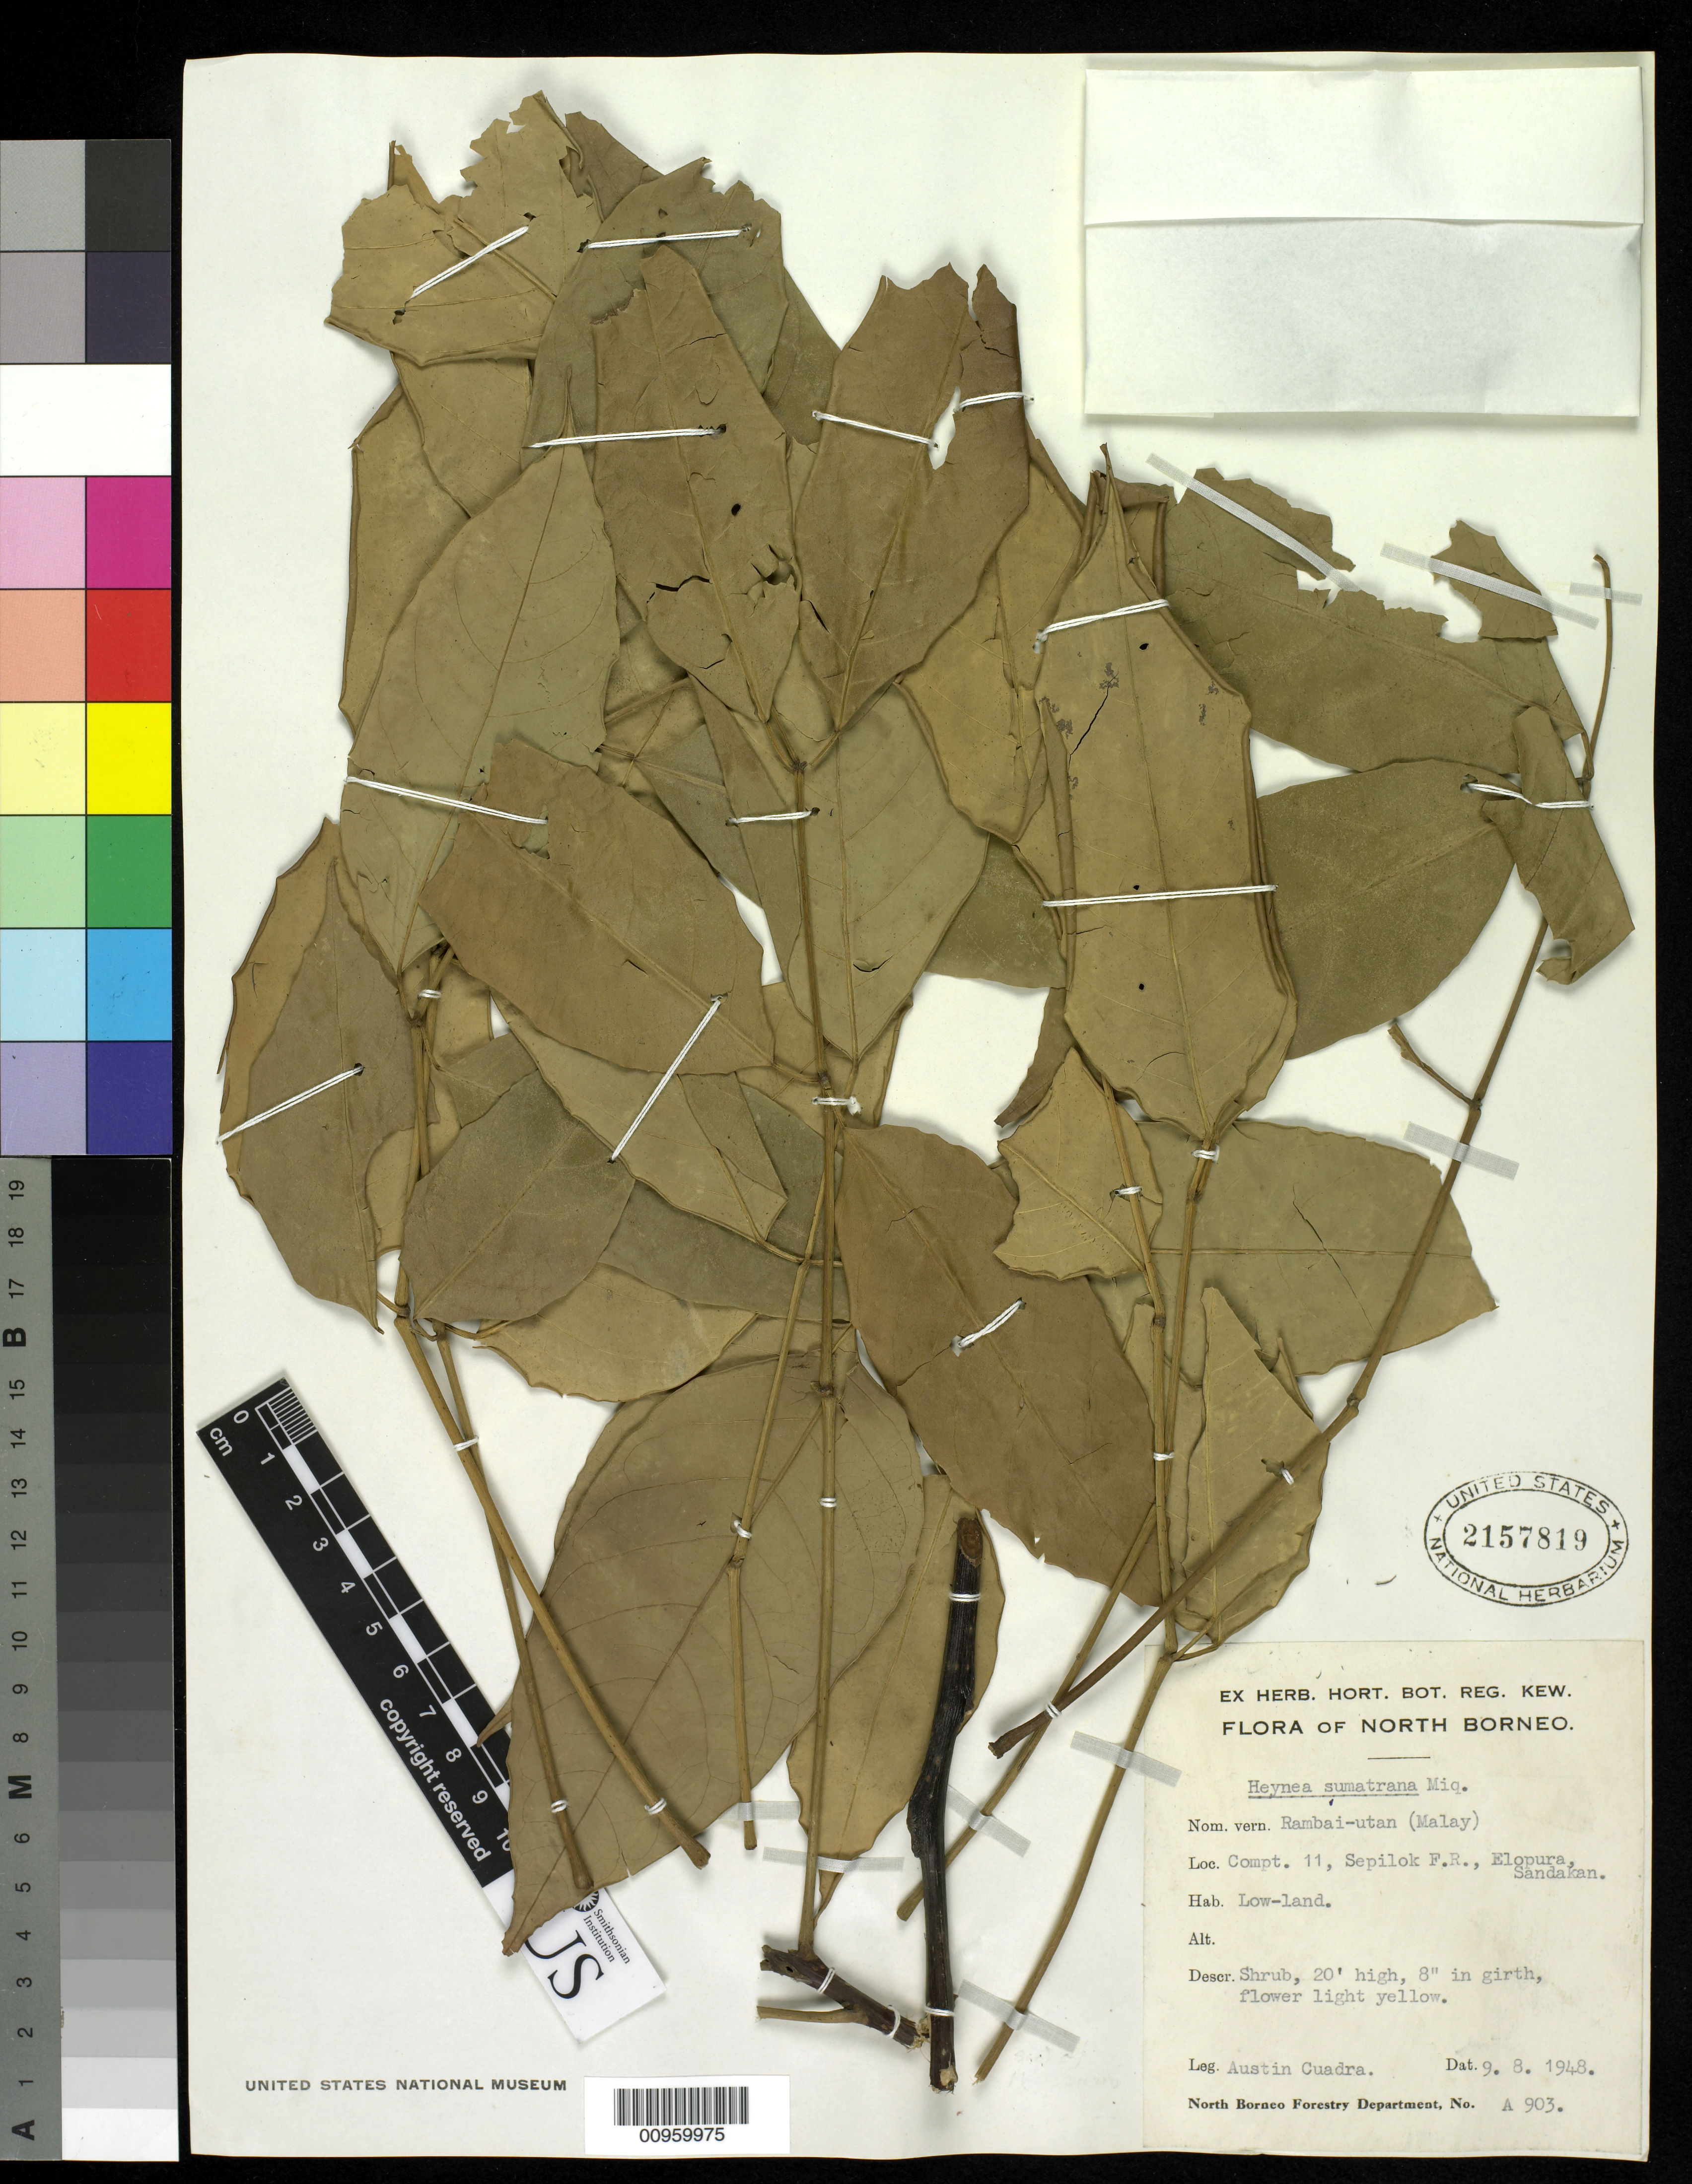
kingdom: Plantae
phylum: Tracheophyta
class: Magnoliopsida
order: Sapindales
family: Meliaceae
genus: Heynea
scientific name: Heynea sumatrana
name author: Mig.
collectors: A. Cuadra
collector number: A 903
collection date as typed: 09 Aug 1948 or 08 Sep 1948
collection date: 1948-08-09 or 1948-09-08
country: Malaysia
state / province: Sabah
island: Borneo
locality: Compt. 11, Sepilok F.R., Elopura, Sandakan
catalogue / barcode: US 2157819